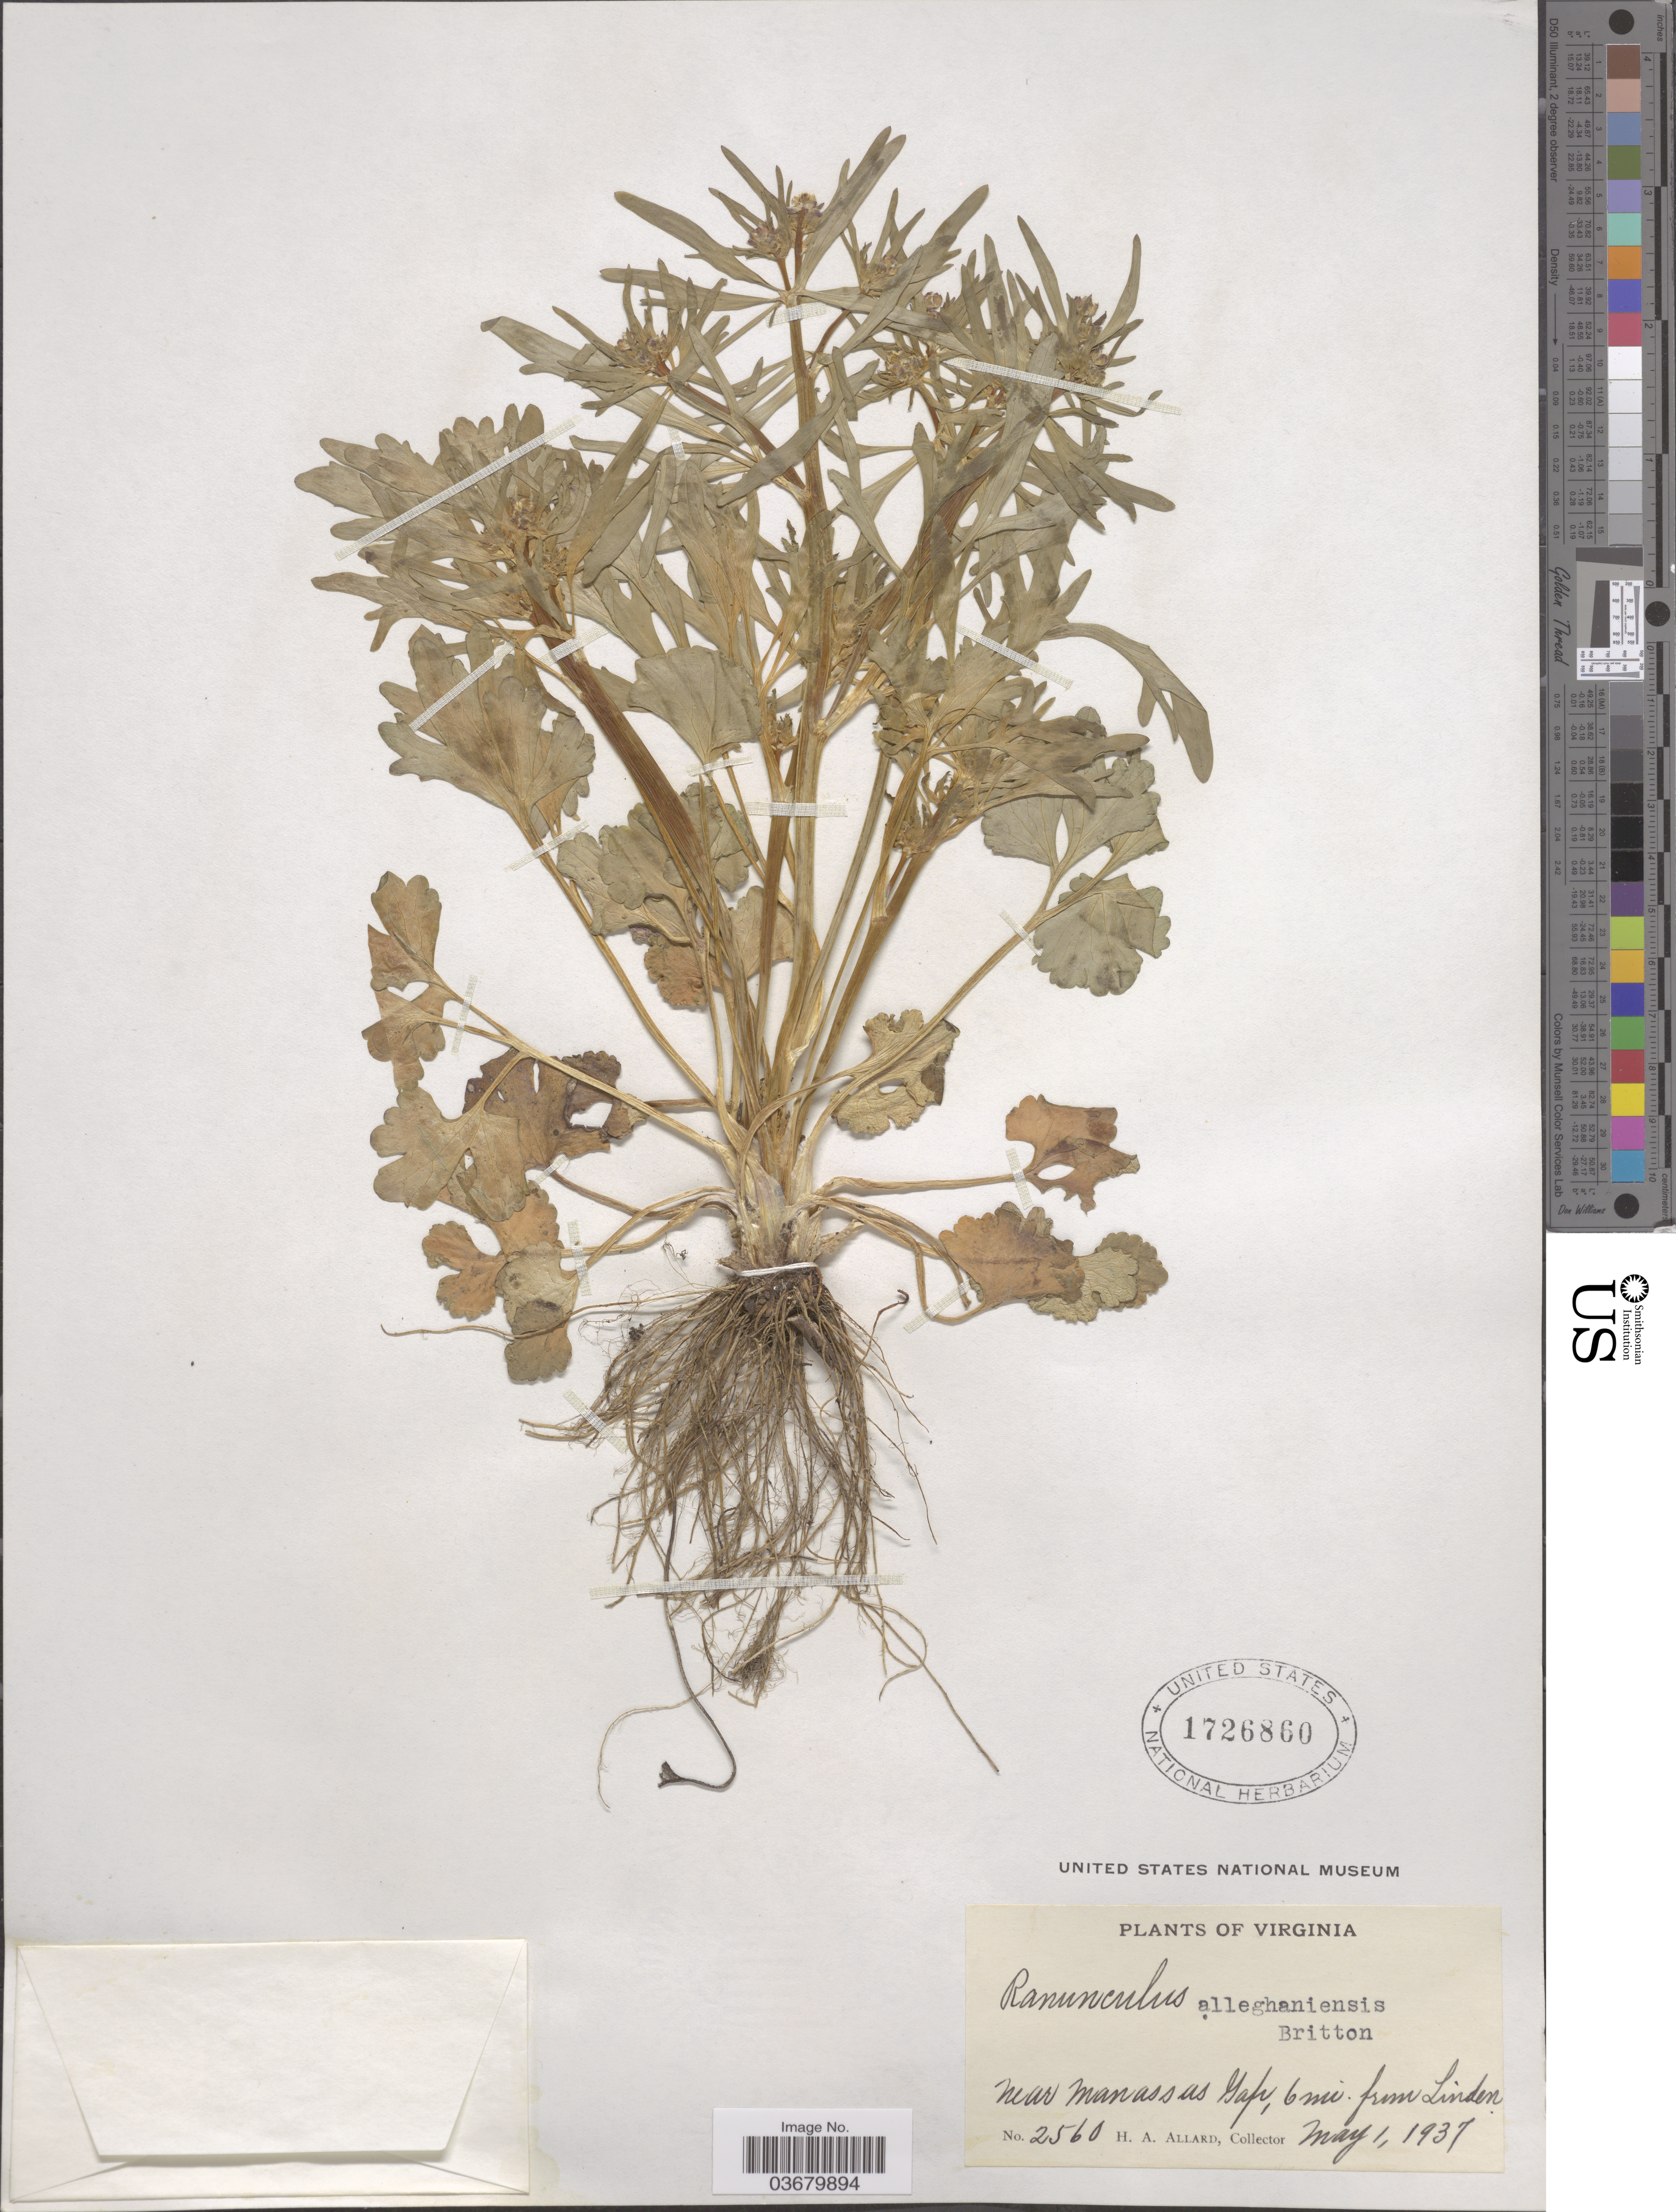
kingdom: Plantae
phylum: Tracheophyta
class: Magnoliopsida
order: Ranunculales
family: Ranunculaceae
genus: Ranunculus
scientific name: Ranunculus allegheniensis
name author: Britton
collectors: H. A. Allard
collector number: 2560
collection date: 1937-05-01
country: United States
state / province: Virginia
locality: Near Manassas Gap, 6 mi. from Linden.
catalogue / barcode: US 1726860